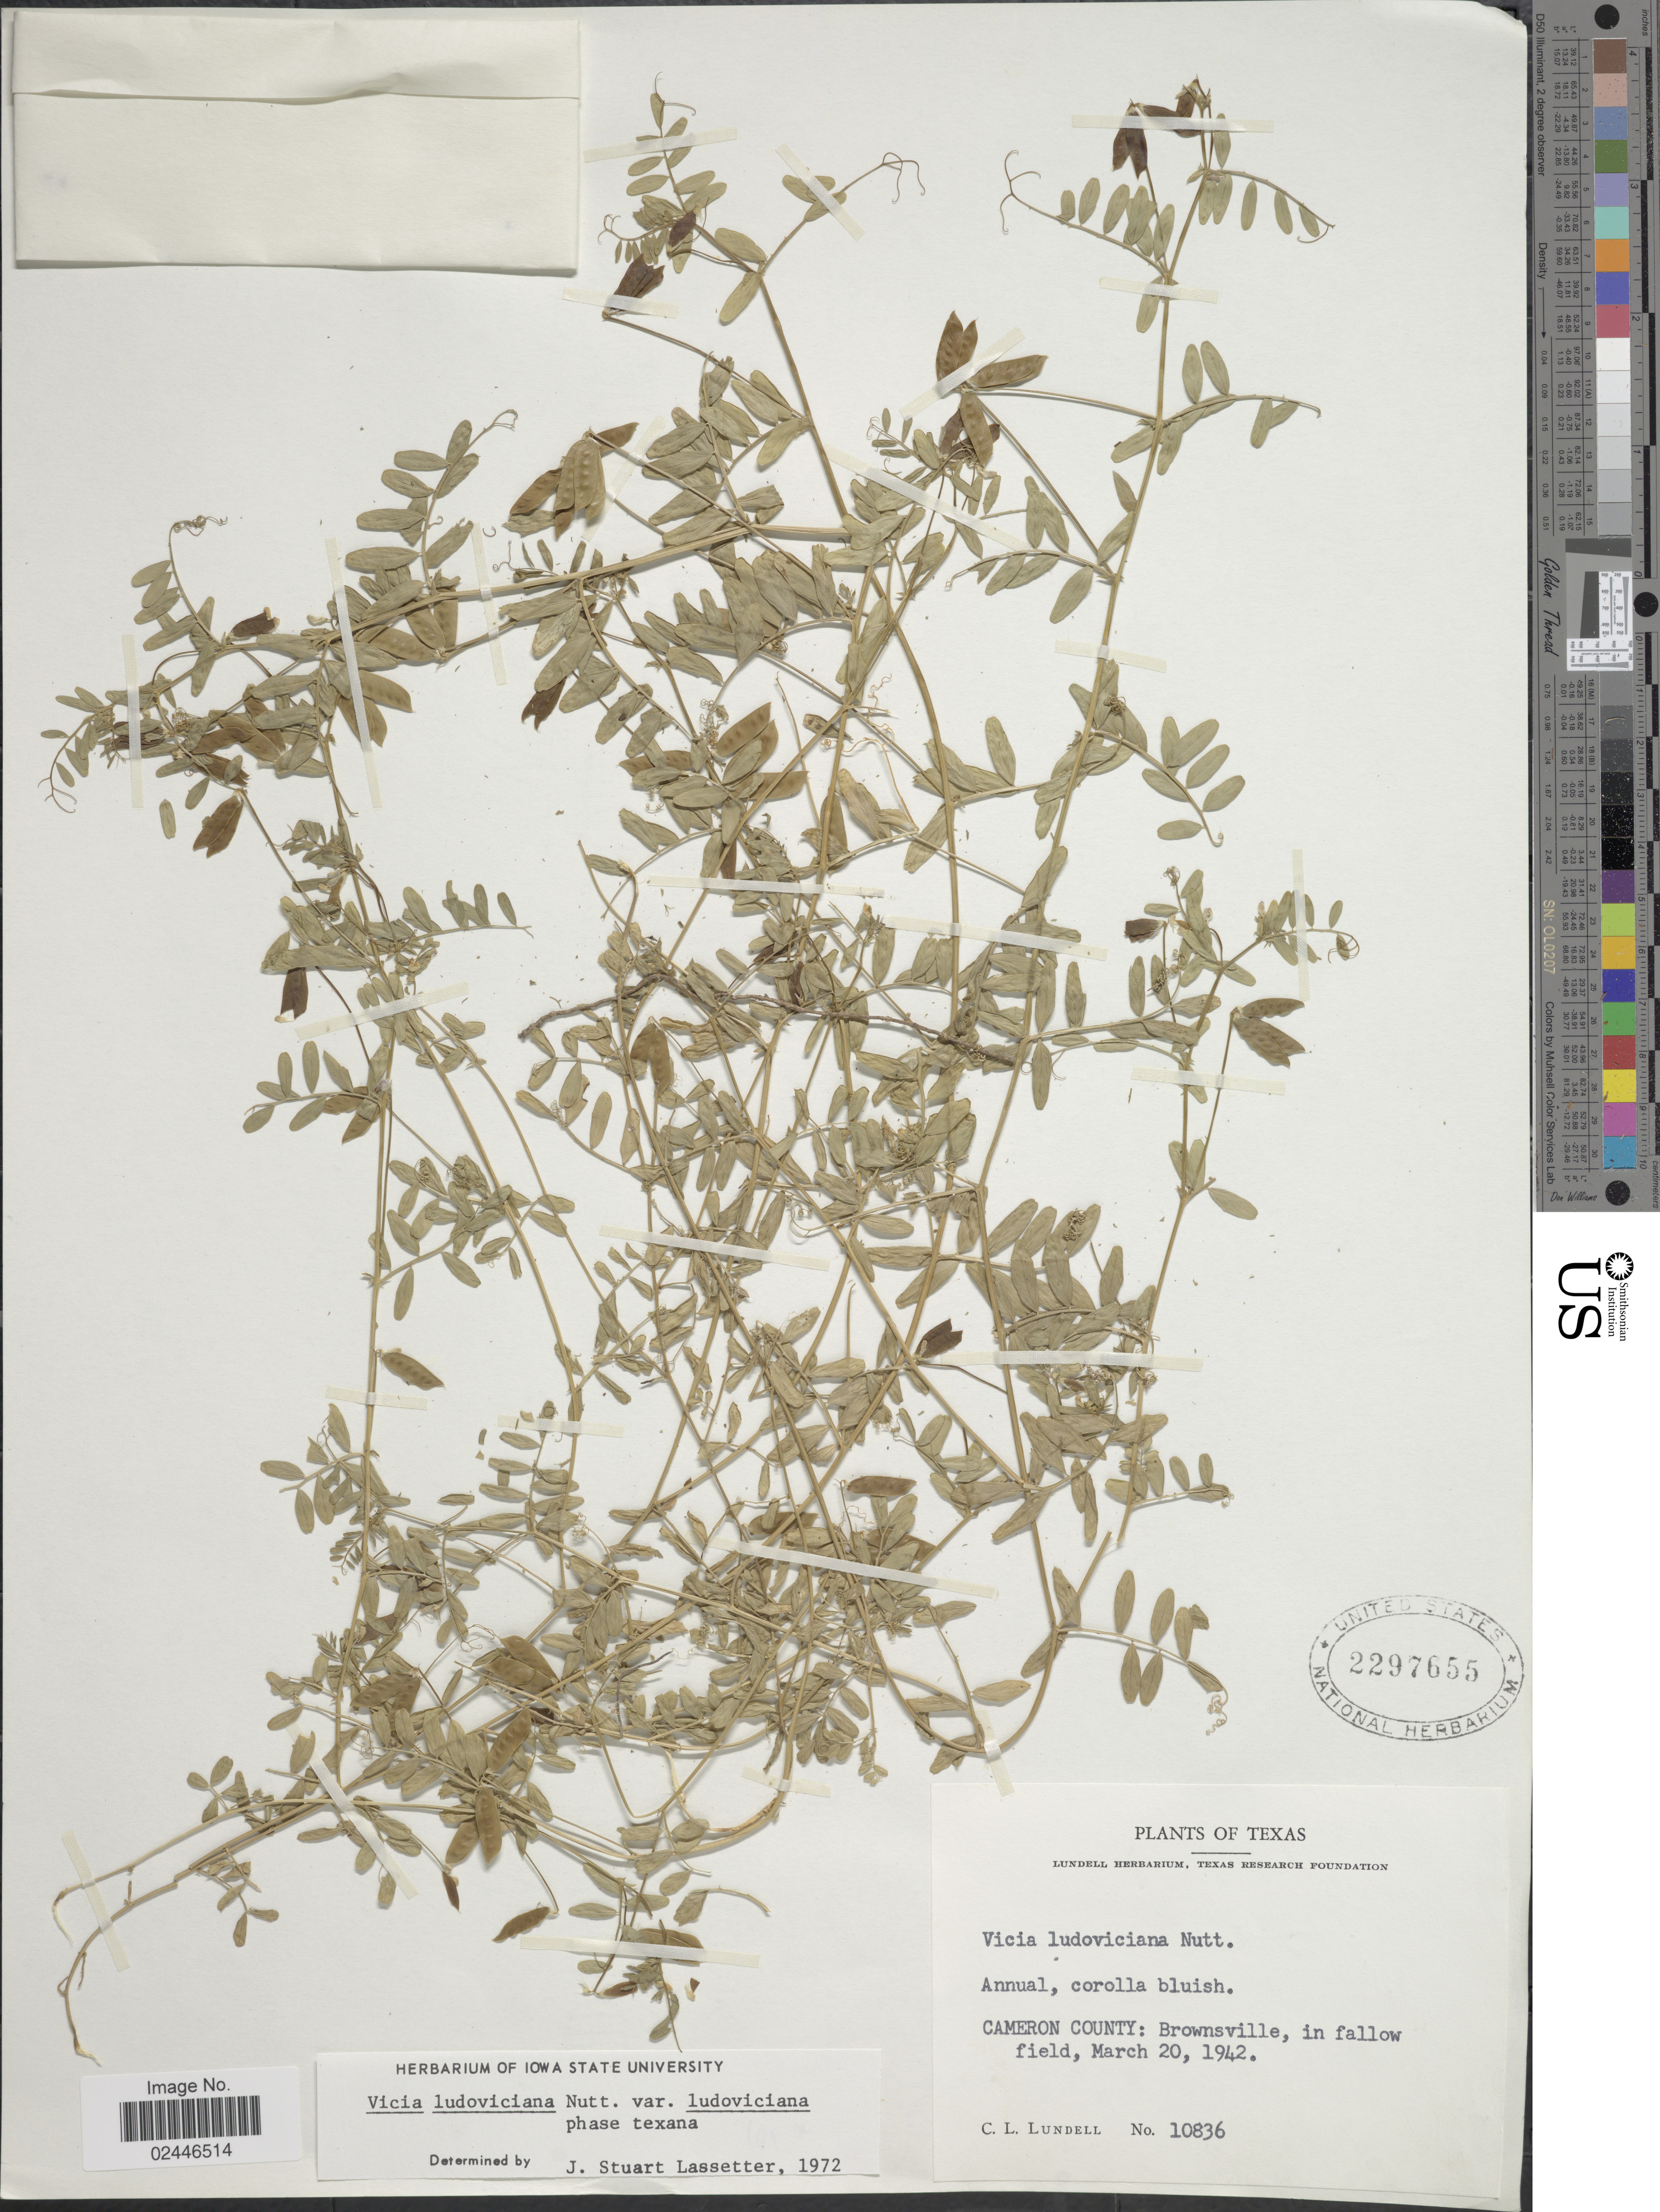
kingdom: Plantae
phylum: Tracheophyta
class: Magnoliopsida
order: Fabales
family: Fabaceae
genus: Vicia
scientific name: Vicia ludoviciana var. ludoviciana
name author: Nutt. ex Torr. & A. Gray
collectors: C. L. Lundell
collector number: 10836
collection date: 1942-03-20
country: United States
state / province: Texas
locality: Cameron County, Brownsville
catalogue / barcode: US 2297655